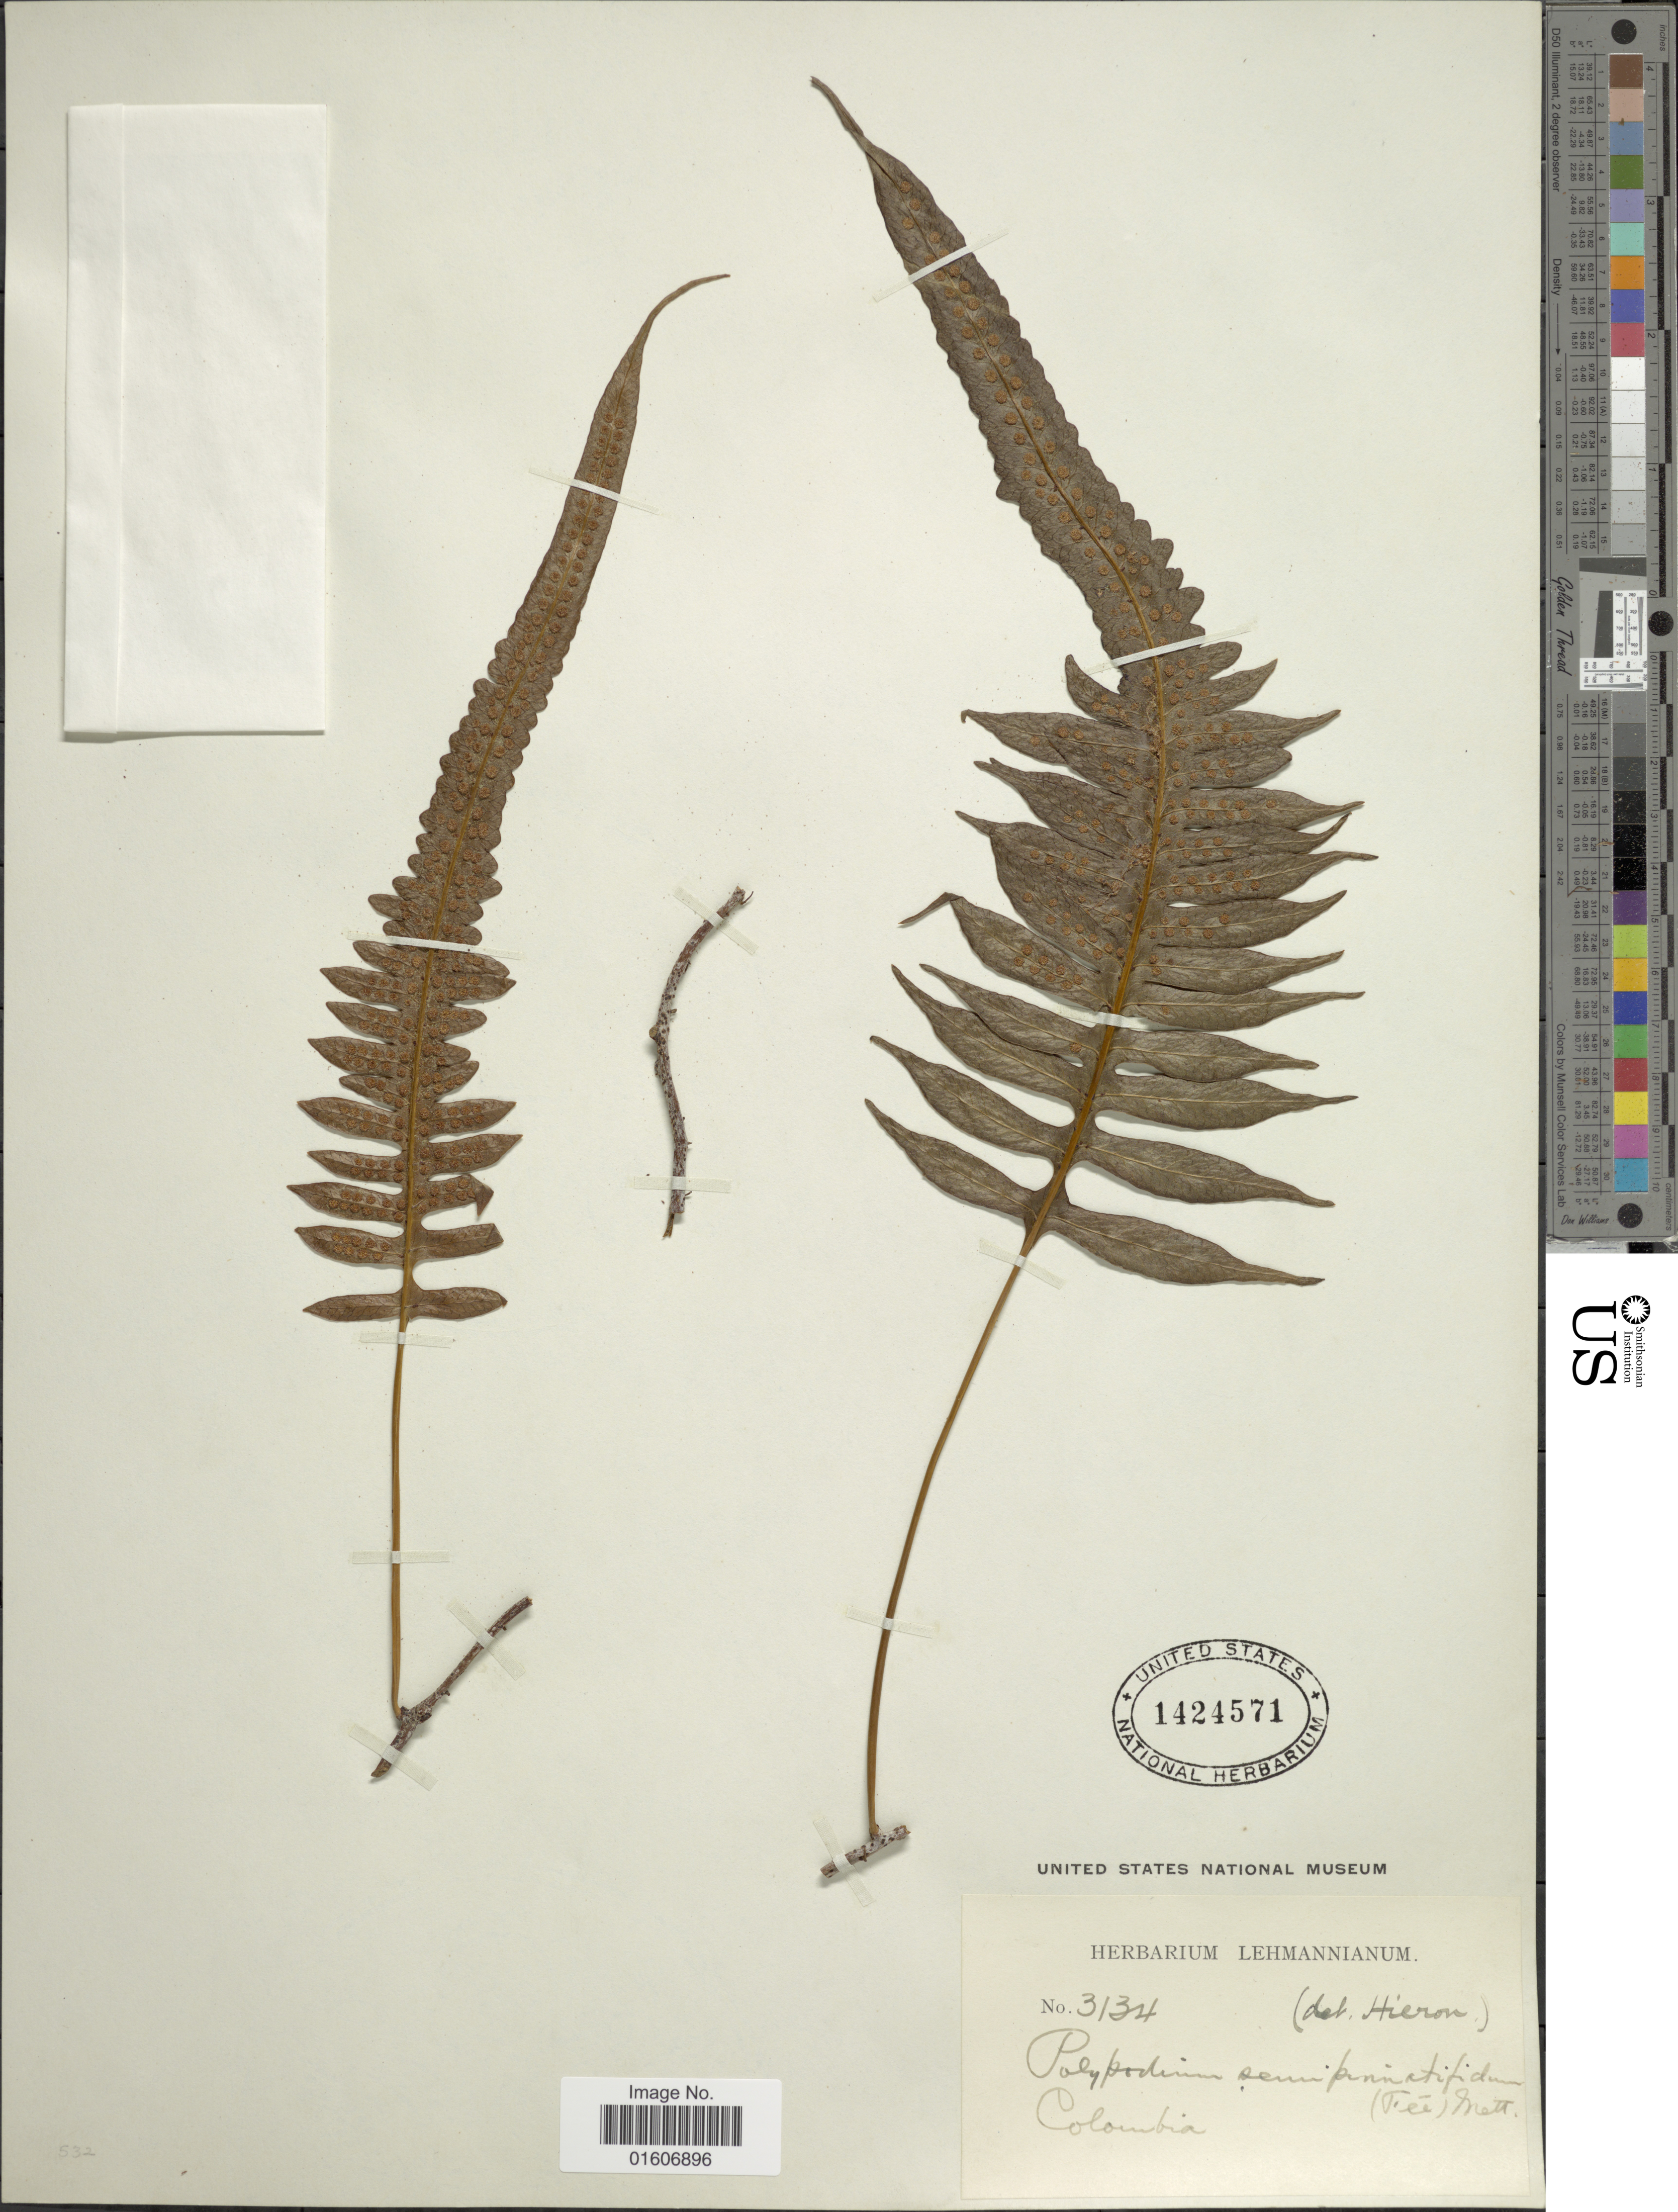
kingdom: Plantae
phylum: Tracheophyta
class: Polypodiopsida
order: Polypodiales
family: Polypodiaceae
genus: Serpocaulon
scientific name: Serpocaulon semipinnatifidum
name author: (Fée) A.R. Sm.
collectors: ex herb. Lehmannianum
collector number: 3134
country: Colombia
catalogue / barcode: US 1424571